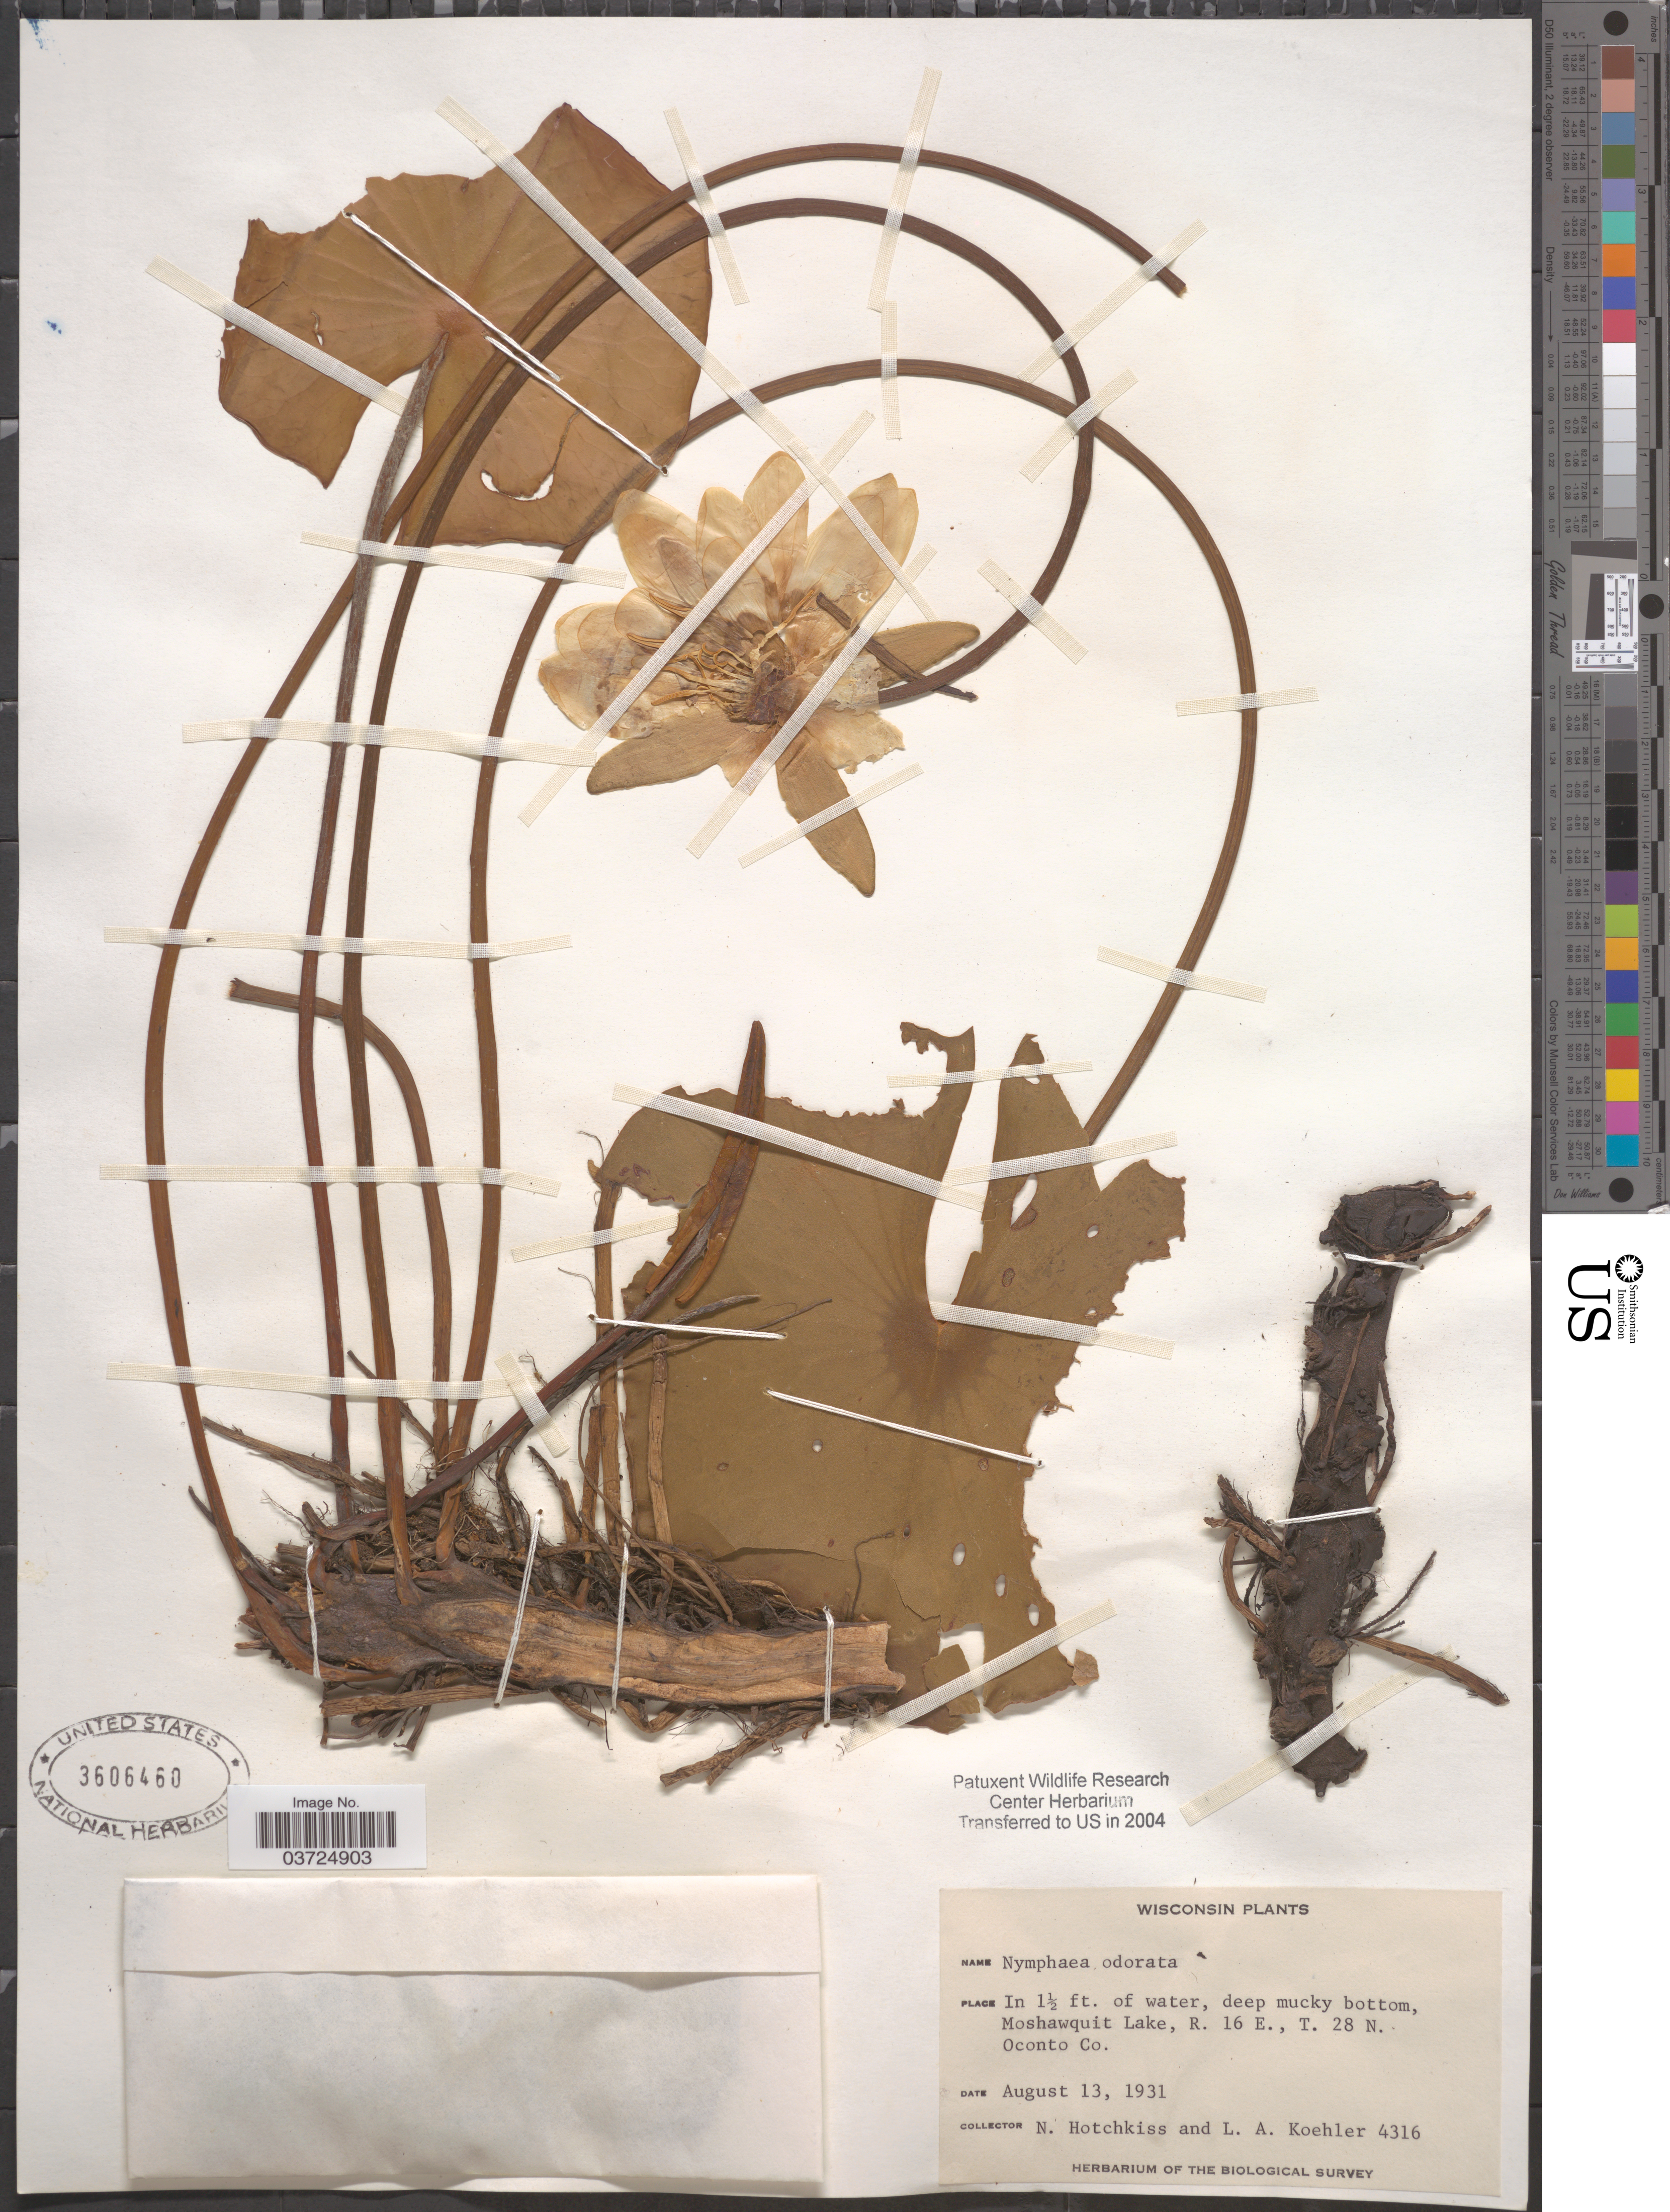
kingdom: Plantae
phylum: Tracheophyta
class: Magnoliopsida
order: Nymphaeales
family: Nymphaeaceae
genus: Nymphaea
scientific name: Nymphaea odorata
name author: Aiton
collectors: N. Hotchkiss & L. Koehler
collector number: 4316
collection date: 1931-08-13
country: United States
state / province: Wisconsin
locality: Moshawquit Lake, R. 16 E., T. 28 N. Oconto Co.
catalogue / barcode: US 3606460